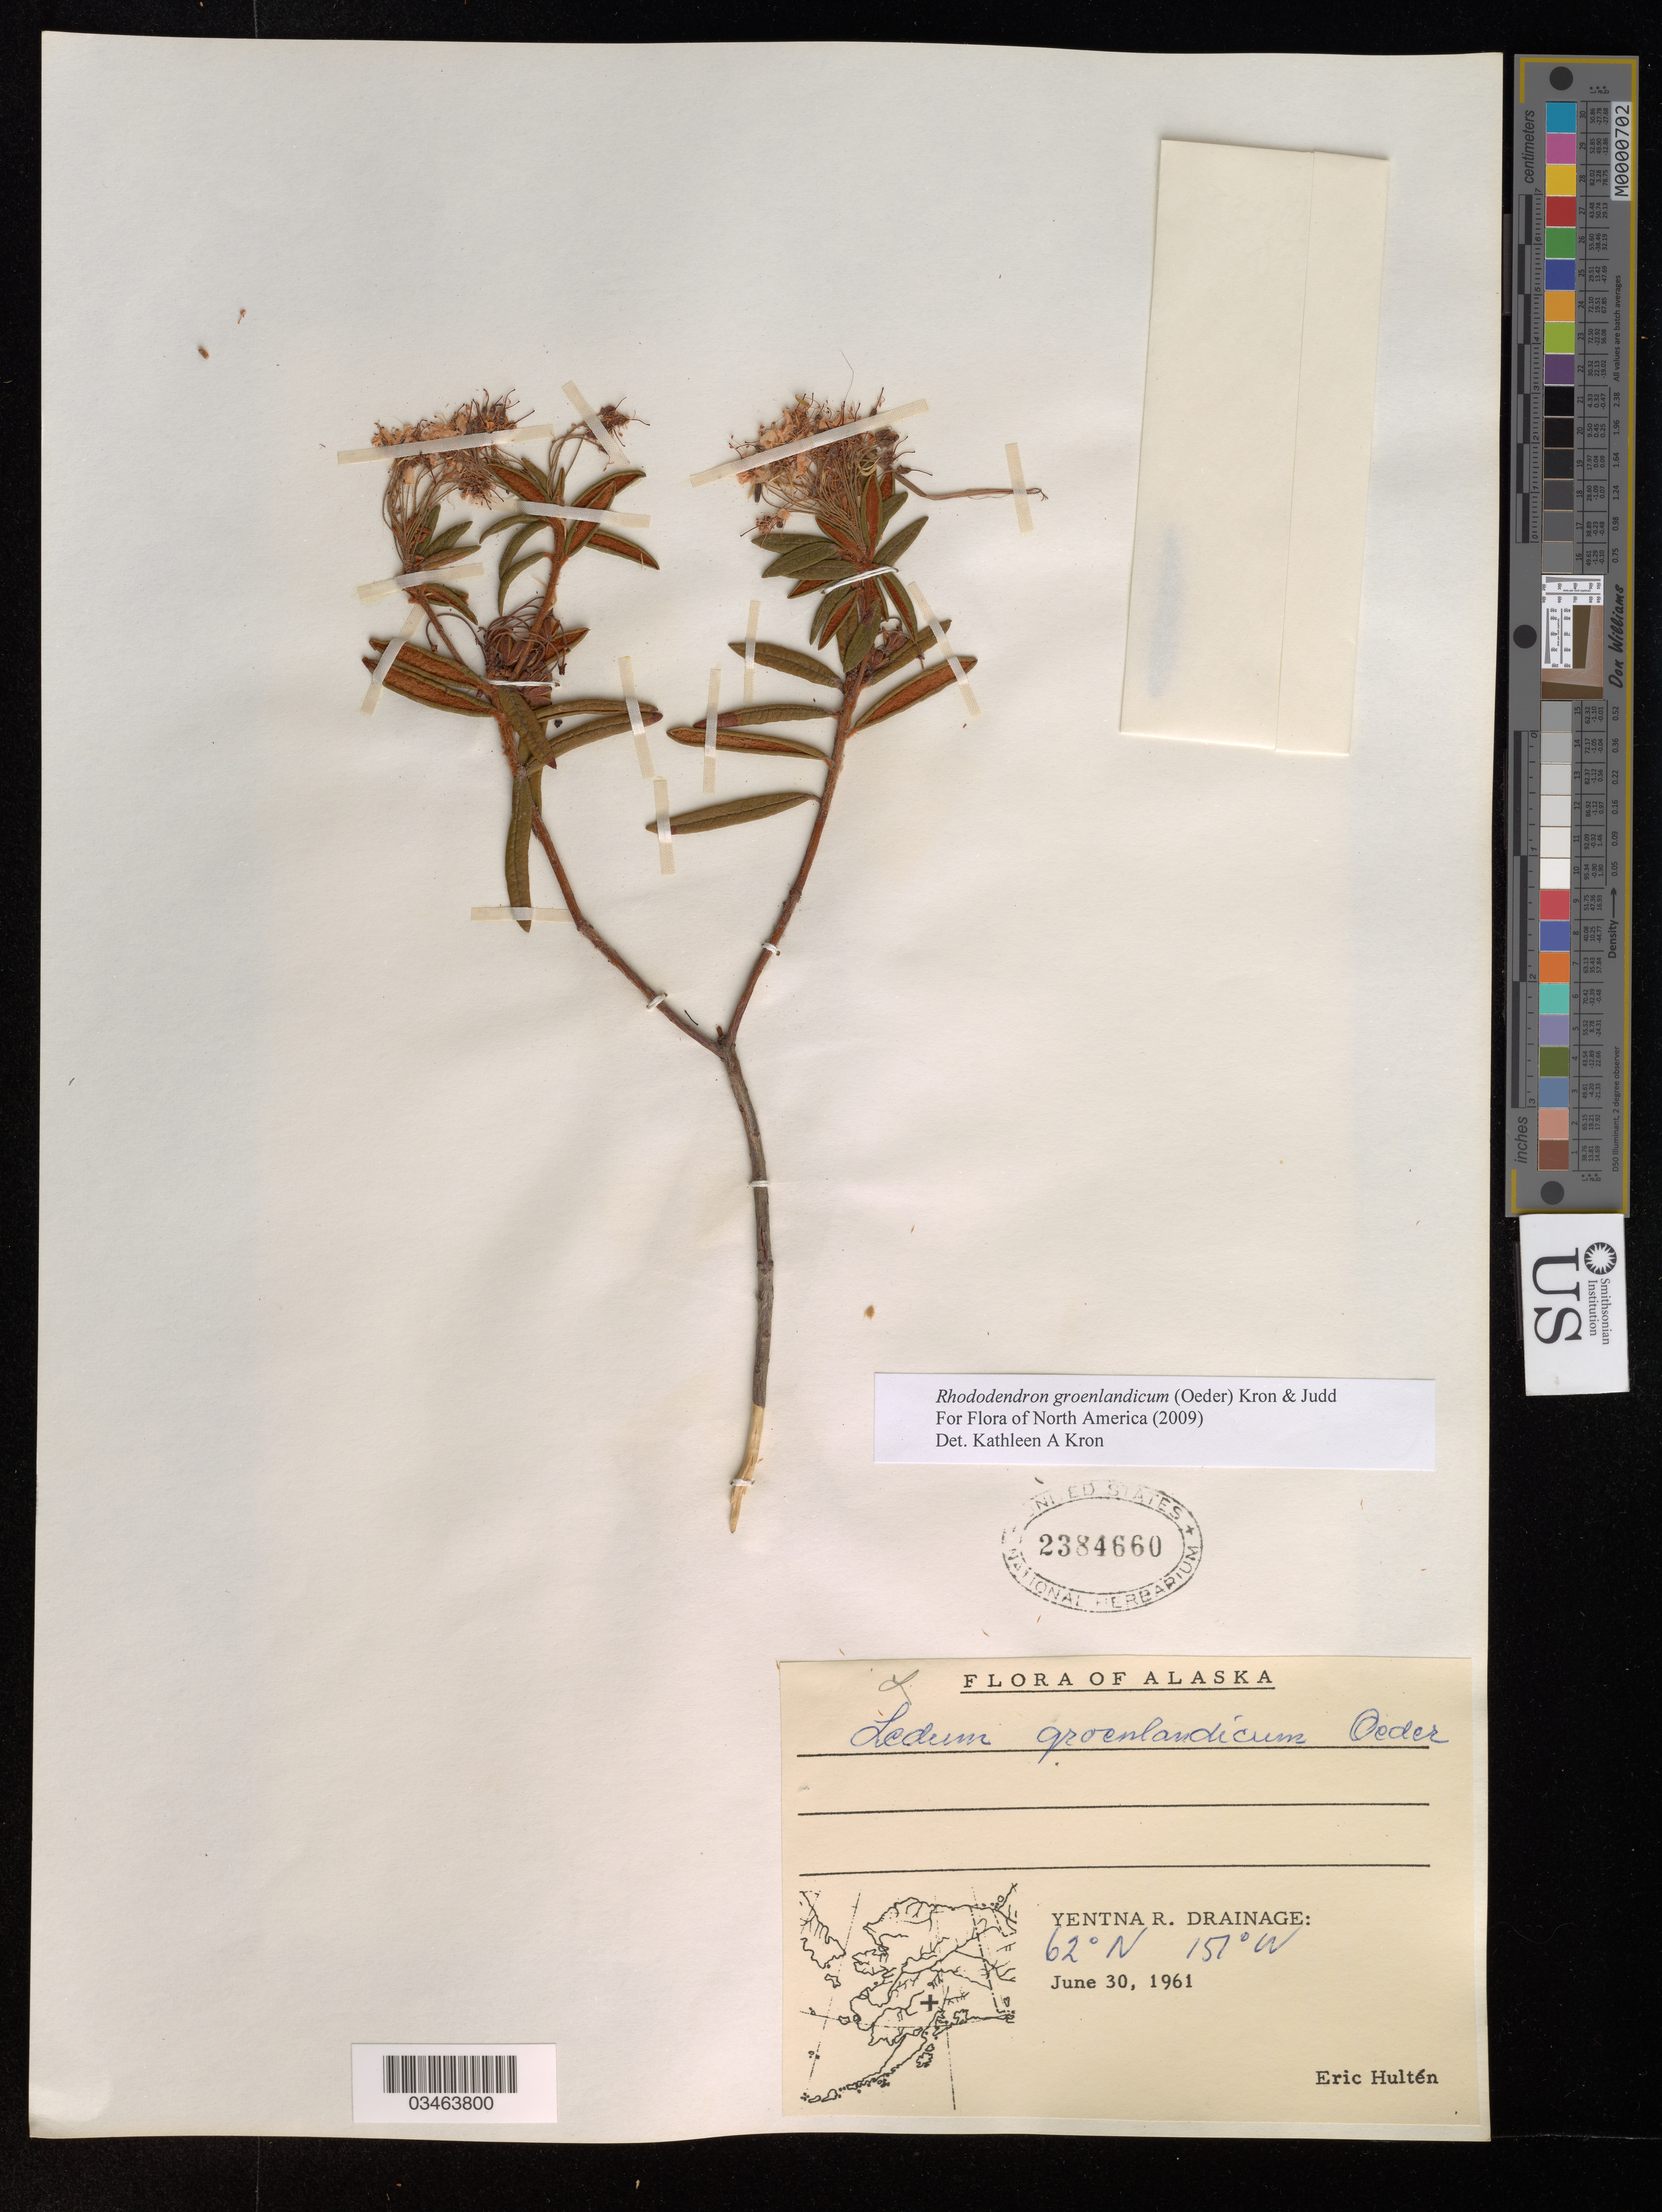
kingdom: Plantae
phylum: Tracheophyta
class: Magnoliopsida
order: Ericales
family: Ericaceae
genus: Rhododendron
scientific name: Rhododendron groenlandicum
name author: (Oeder) Kron & Judd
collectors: E. Hultén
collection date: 1961-06-30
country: United States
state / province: Alaska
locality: Yentna R. Drainage.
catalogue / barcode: US 2384660